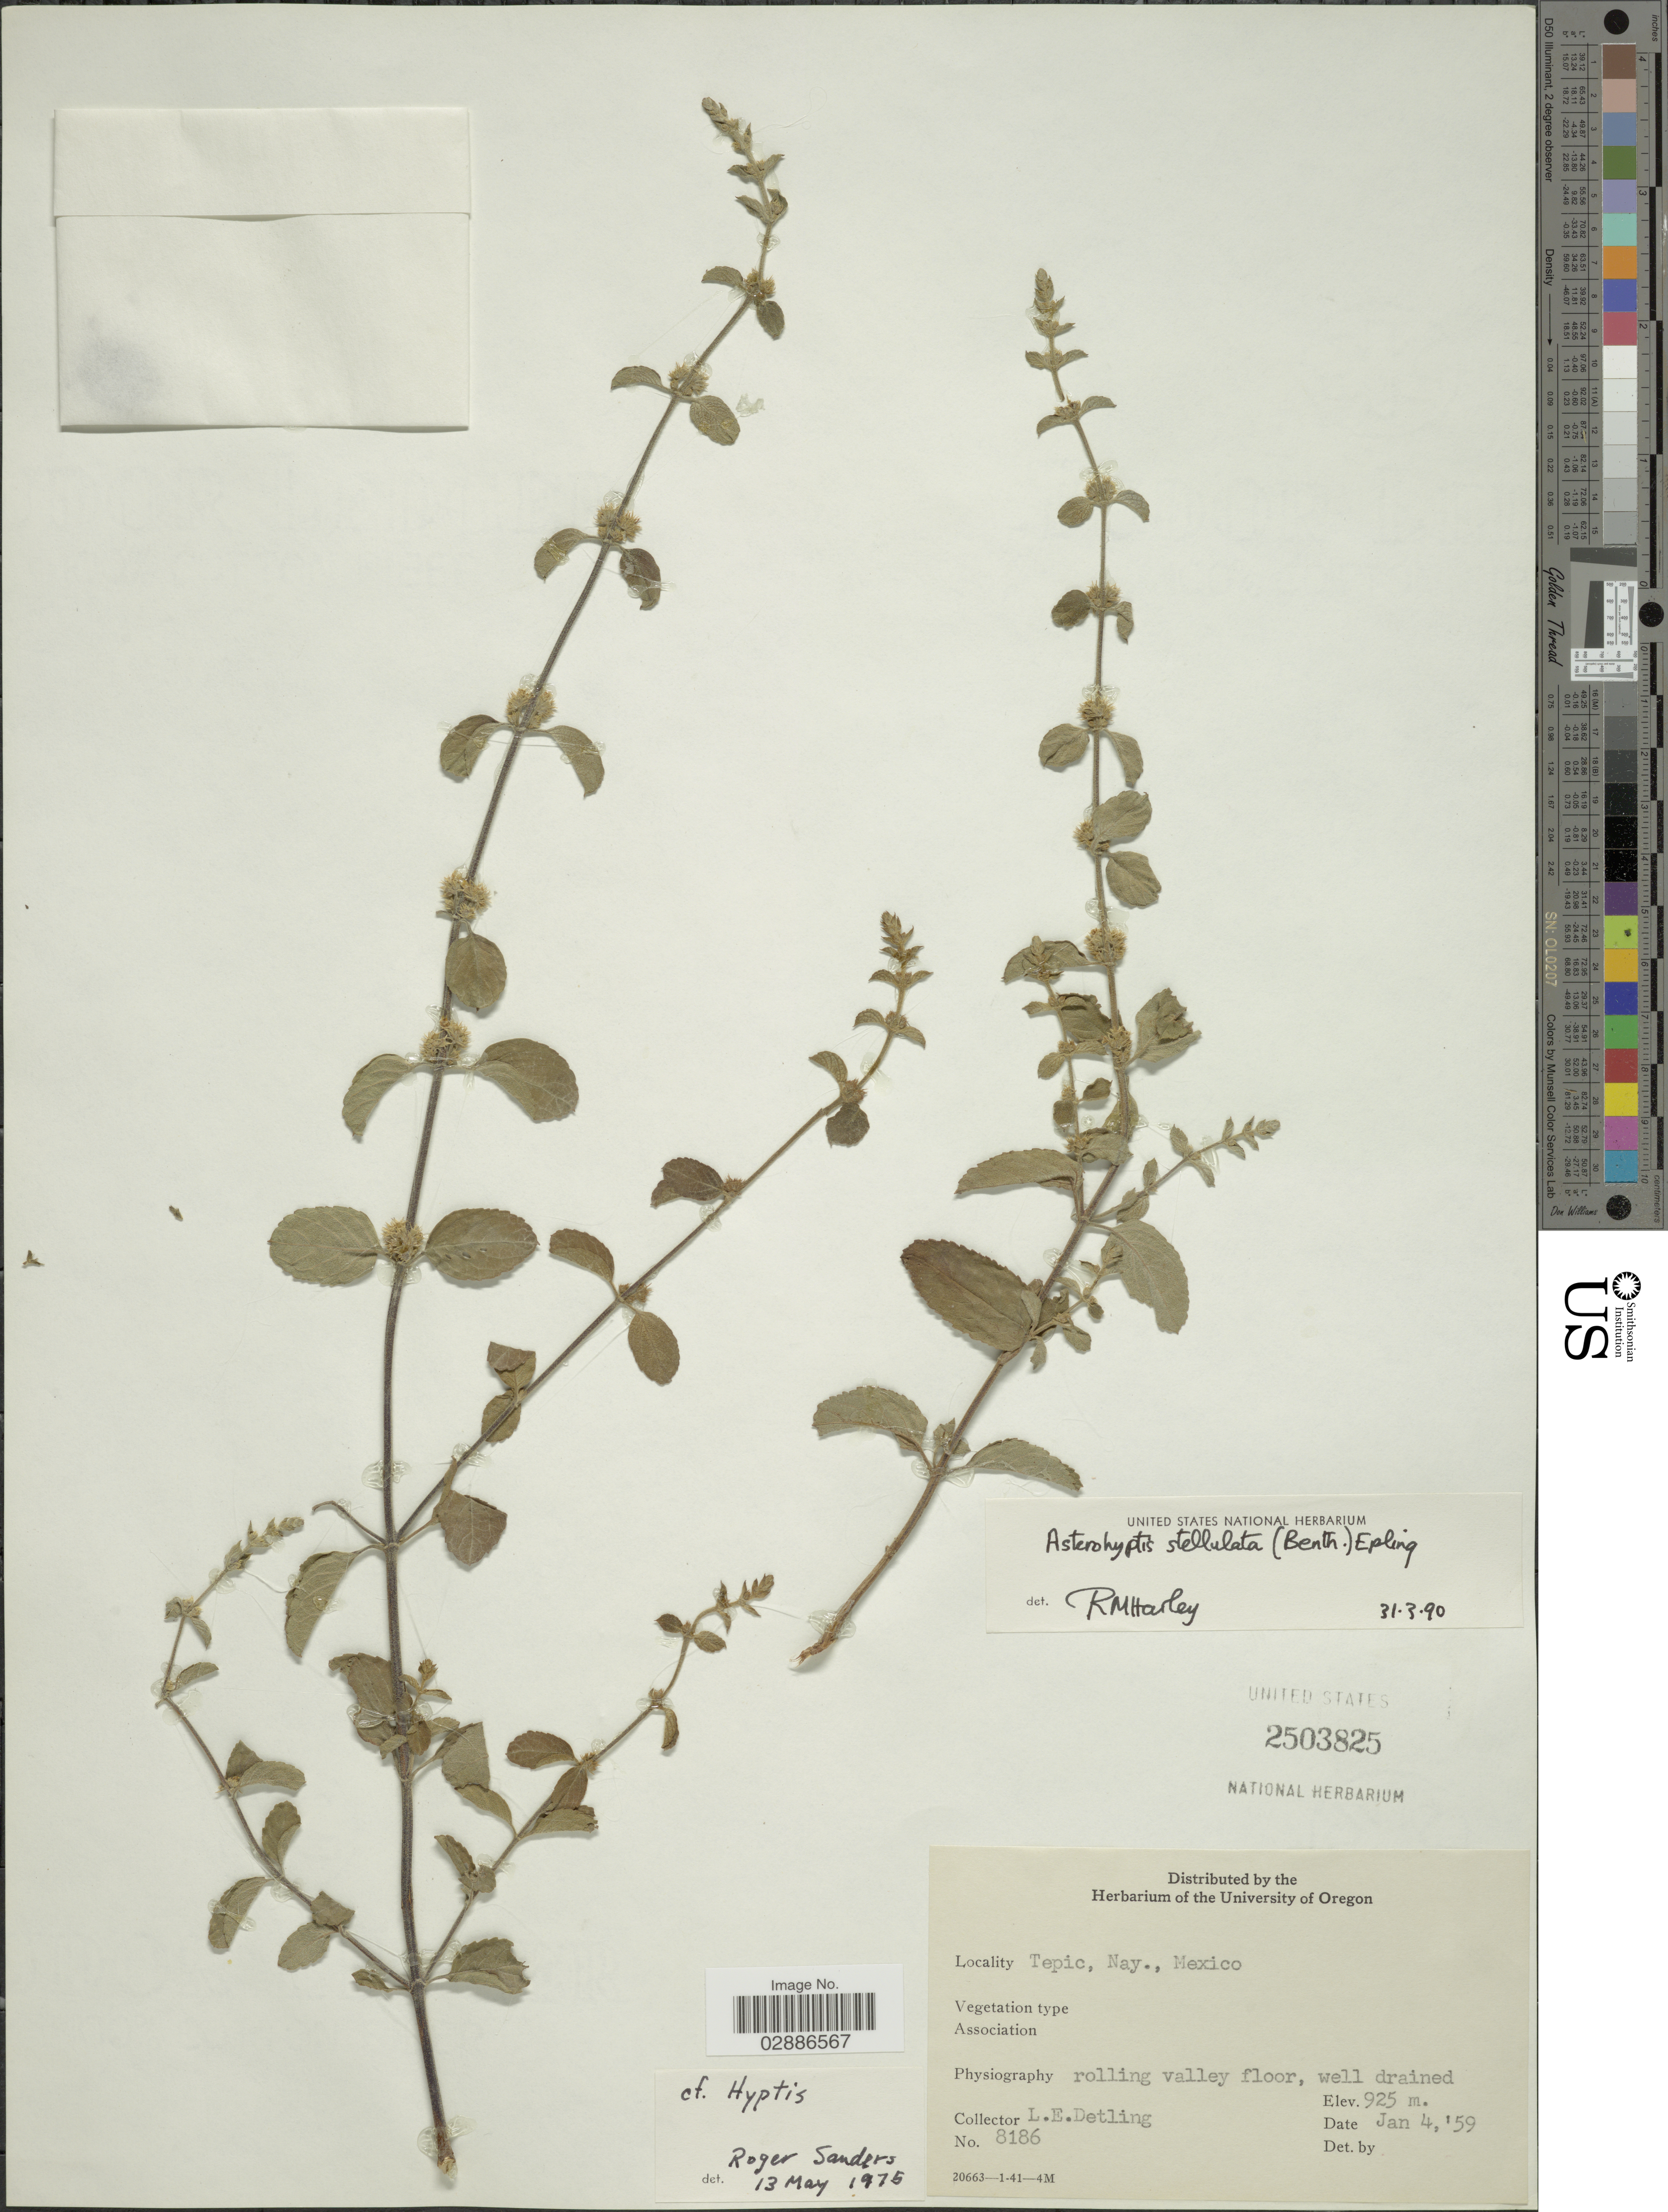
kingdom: Plantae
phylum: Tracheophyta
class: Magnoliopsida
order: Lamiales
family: Lamiaceae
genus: Asterohyptis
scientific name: Asterohyptis stellulata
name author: (Benth.) Epling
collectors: L. E. Detling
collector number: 8186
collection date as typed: Transcribed d/m/y: 4/1/59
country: Mexico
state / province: Nayarit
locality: Tepic, Nay., Mexico.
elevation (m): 925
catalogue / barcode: US 2503825